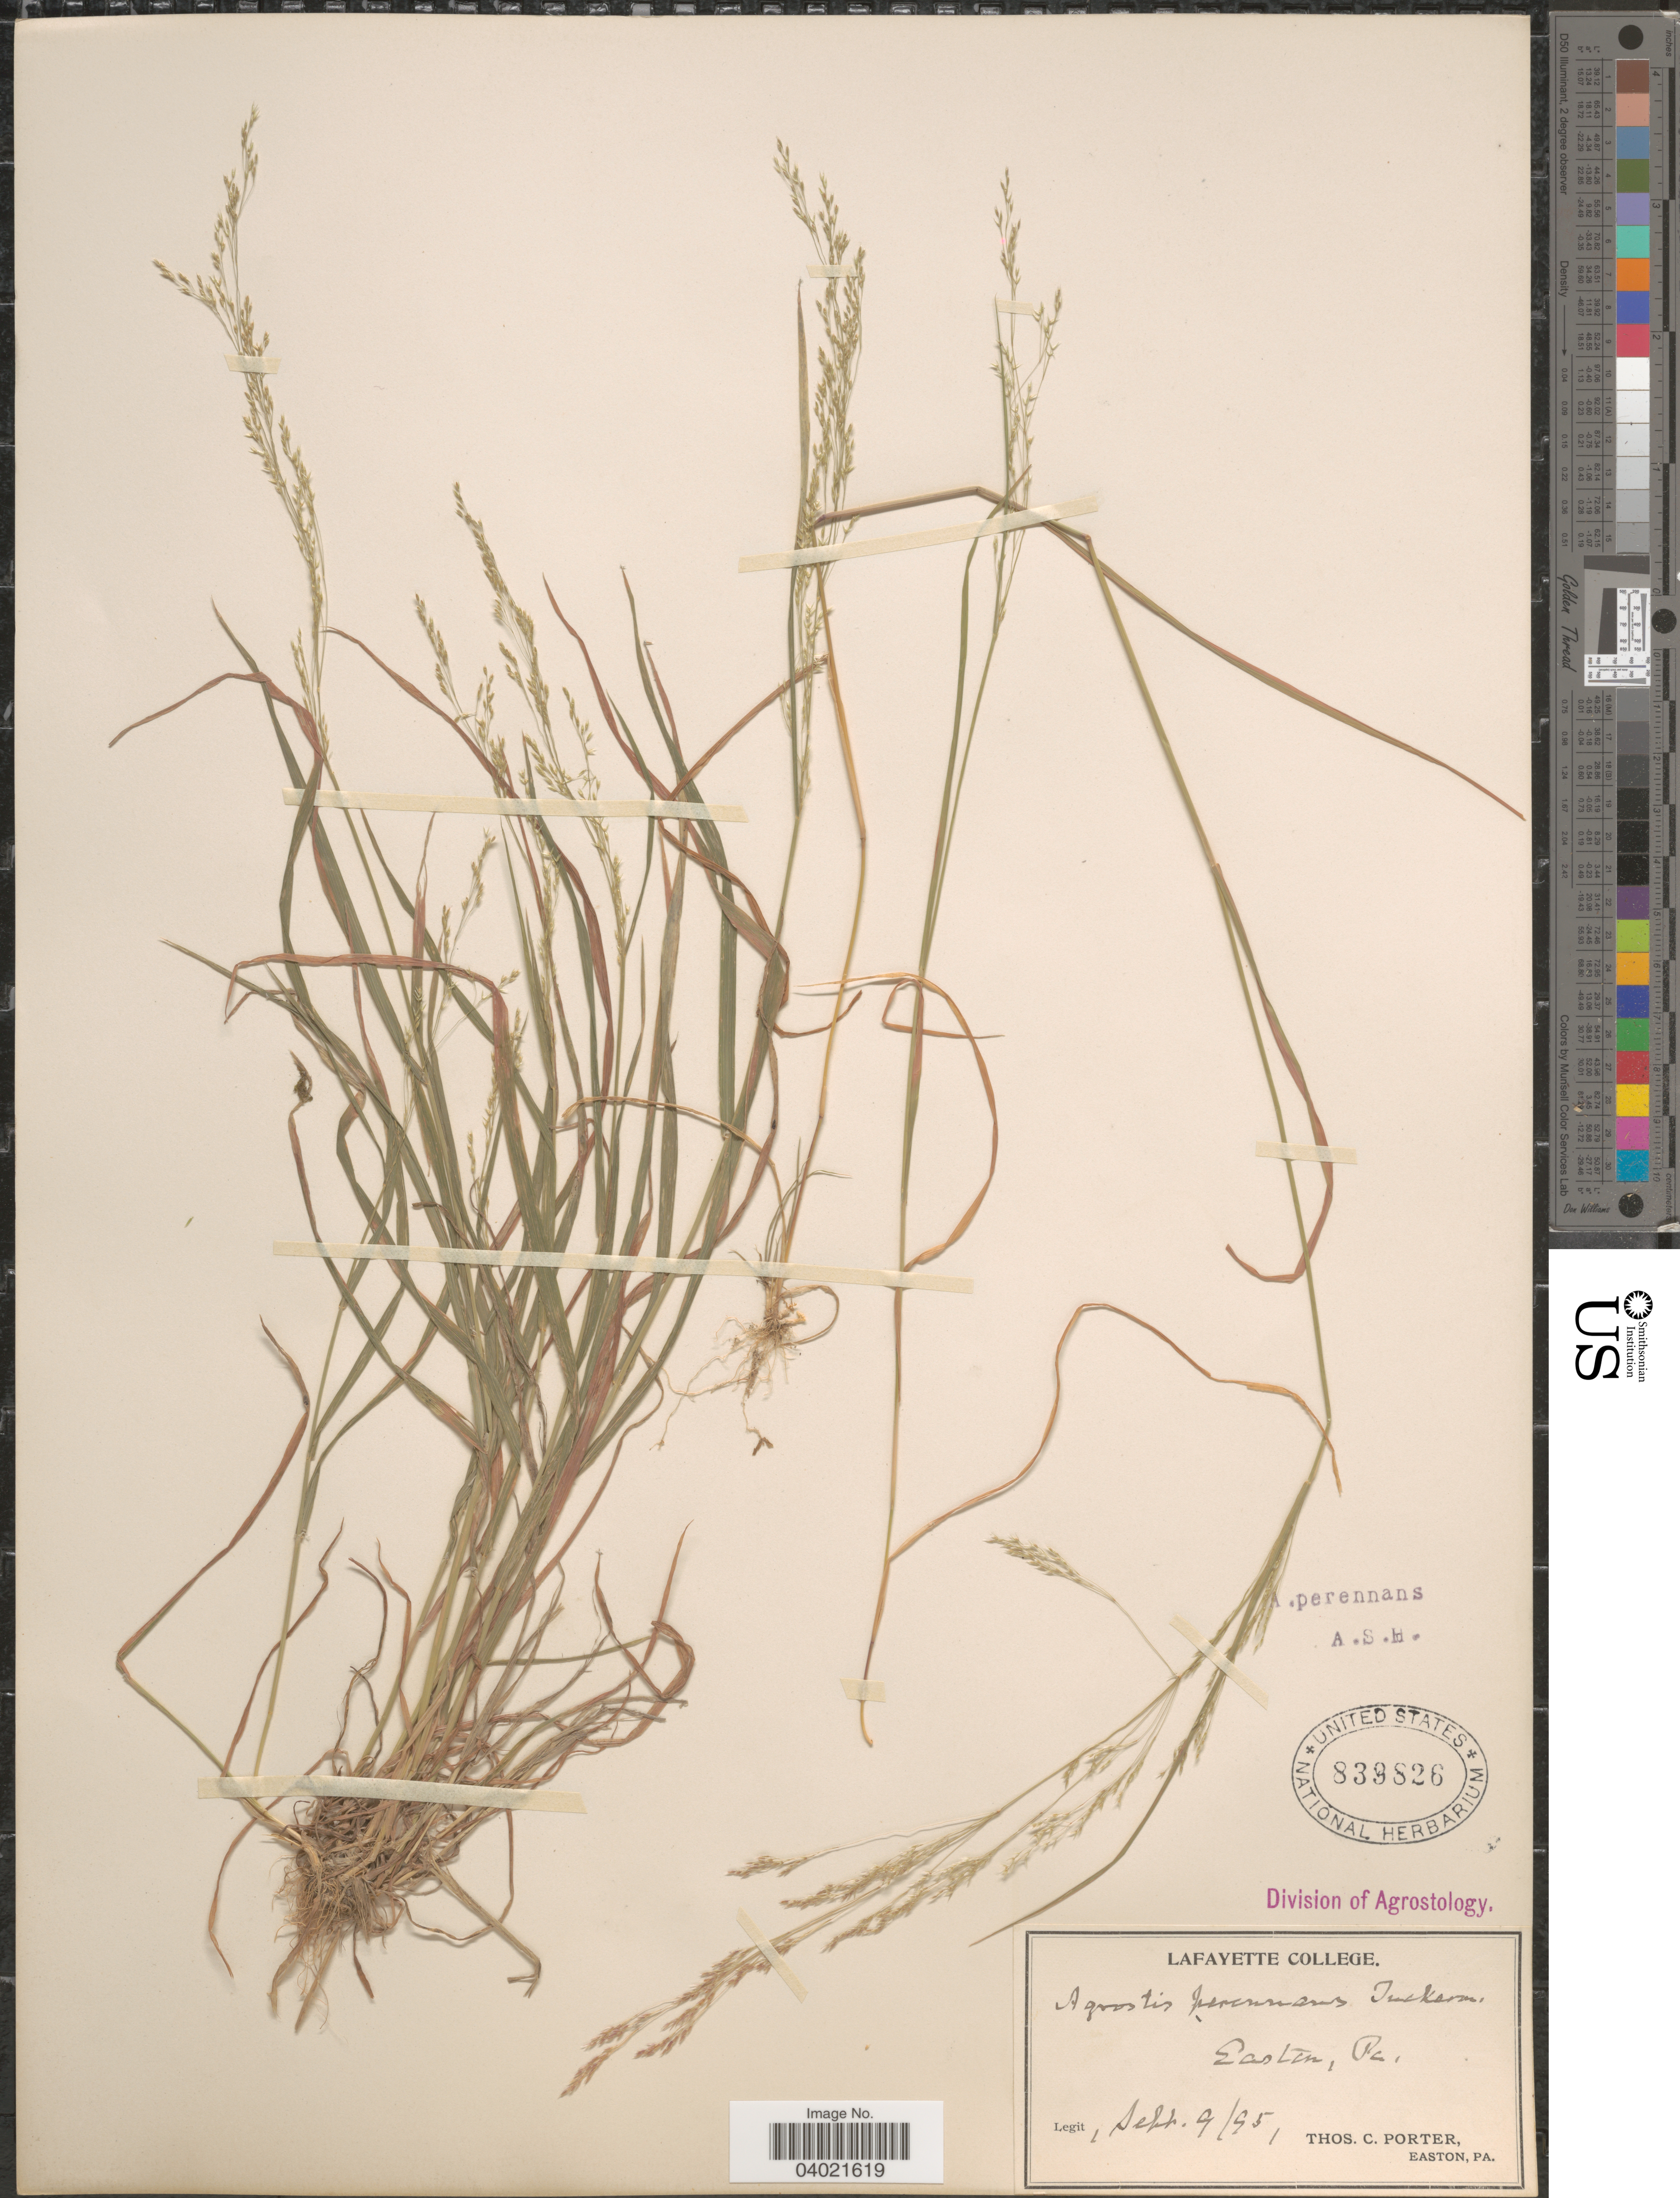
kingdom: Plantae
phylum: Tracheophyta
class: Liliopsida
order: Poales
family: Poaceae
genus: Agrostis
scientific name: Agrostis perennans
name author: (Walter) Tuck.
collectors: T. Porter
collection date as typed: Transcribed d/m/y: 9/9/95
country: United States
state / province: Pennsylvania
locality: Easton.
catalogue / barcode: US 839826